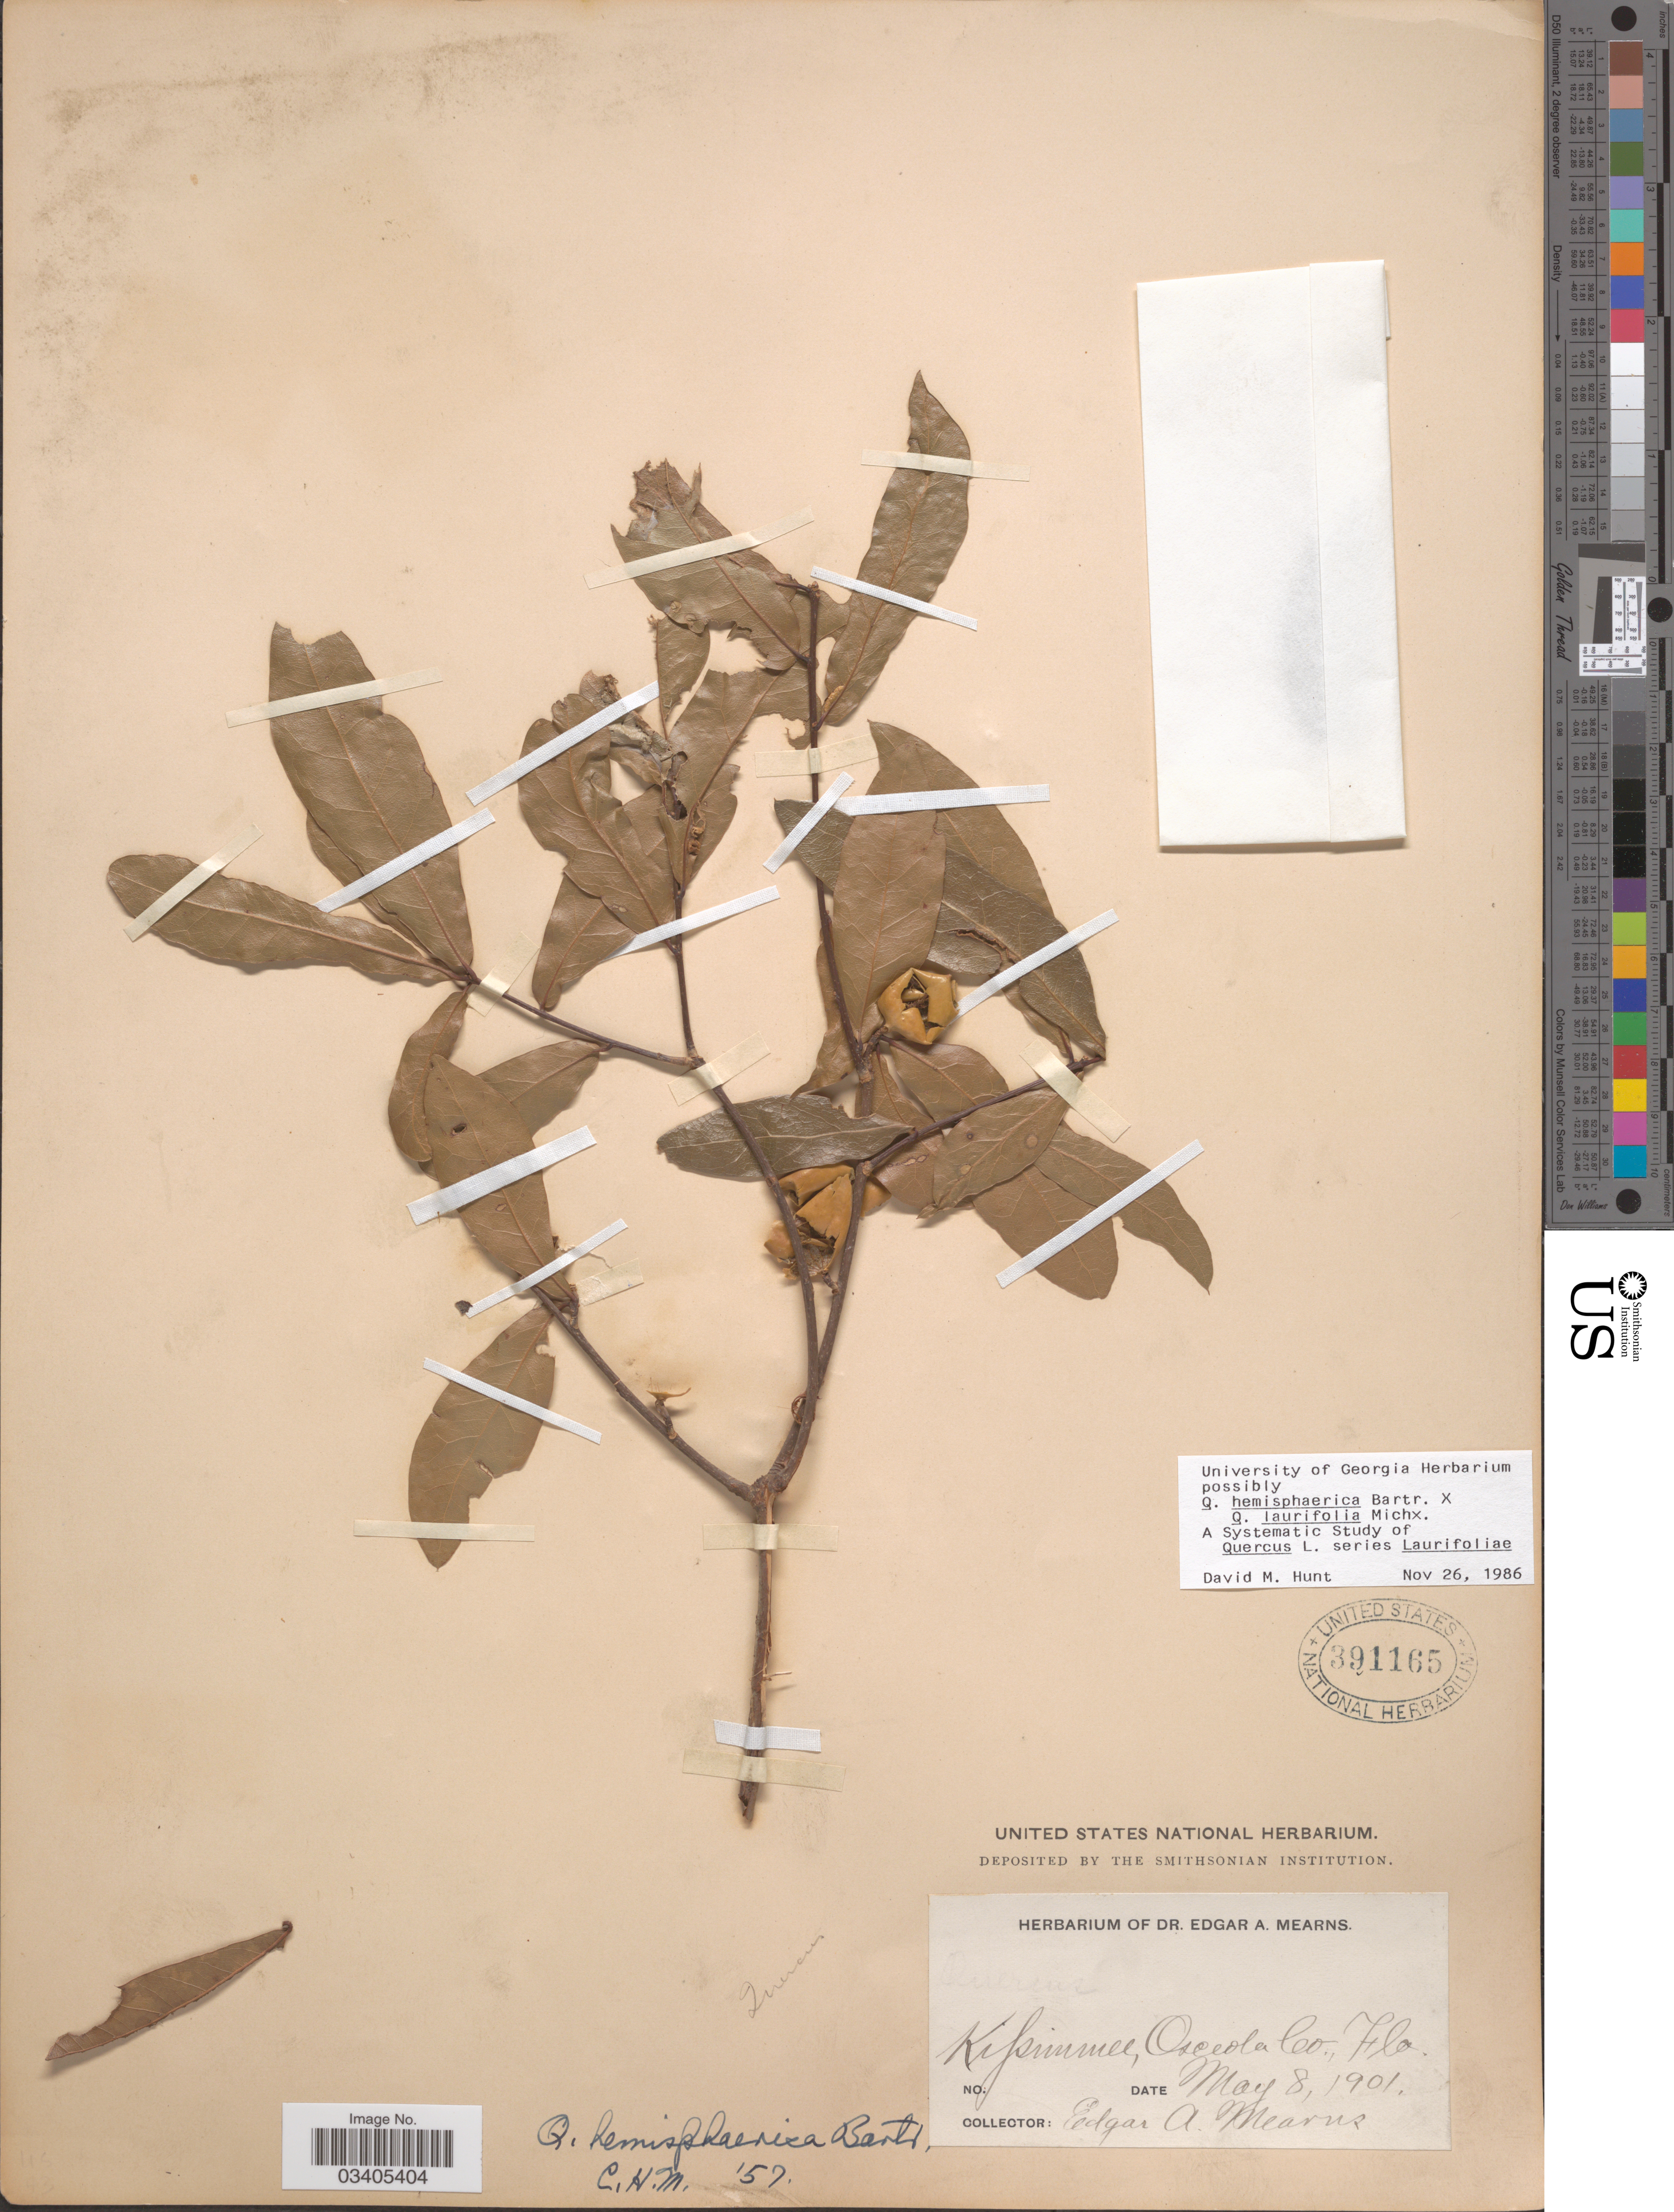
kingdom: Plantae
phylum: Tracheophyta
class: Magnoliopsida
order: Fagales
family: Fagaceae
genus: Quercus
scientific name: Quercus hemisphaerica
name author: W. Bartram ex Willd.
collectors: E. A. Mearns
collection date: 1901-05-08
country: United States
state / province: Florida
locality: Kissimmee, Osceola Co.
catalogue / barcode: US 391165